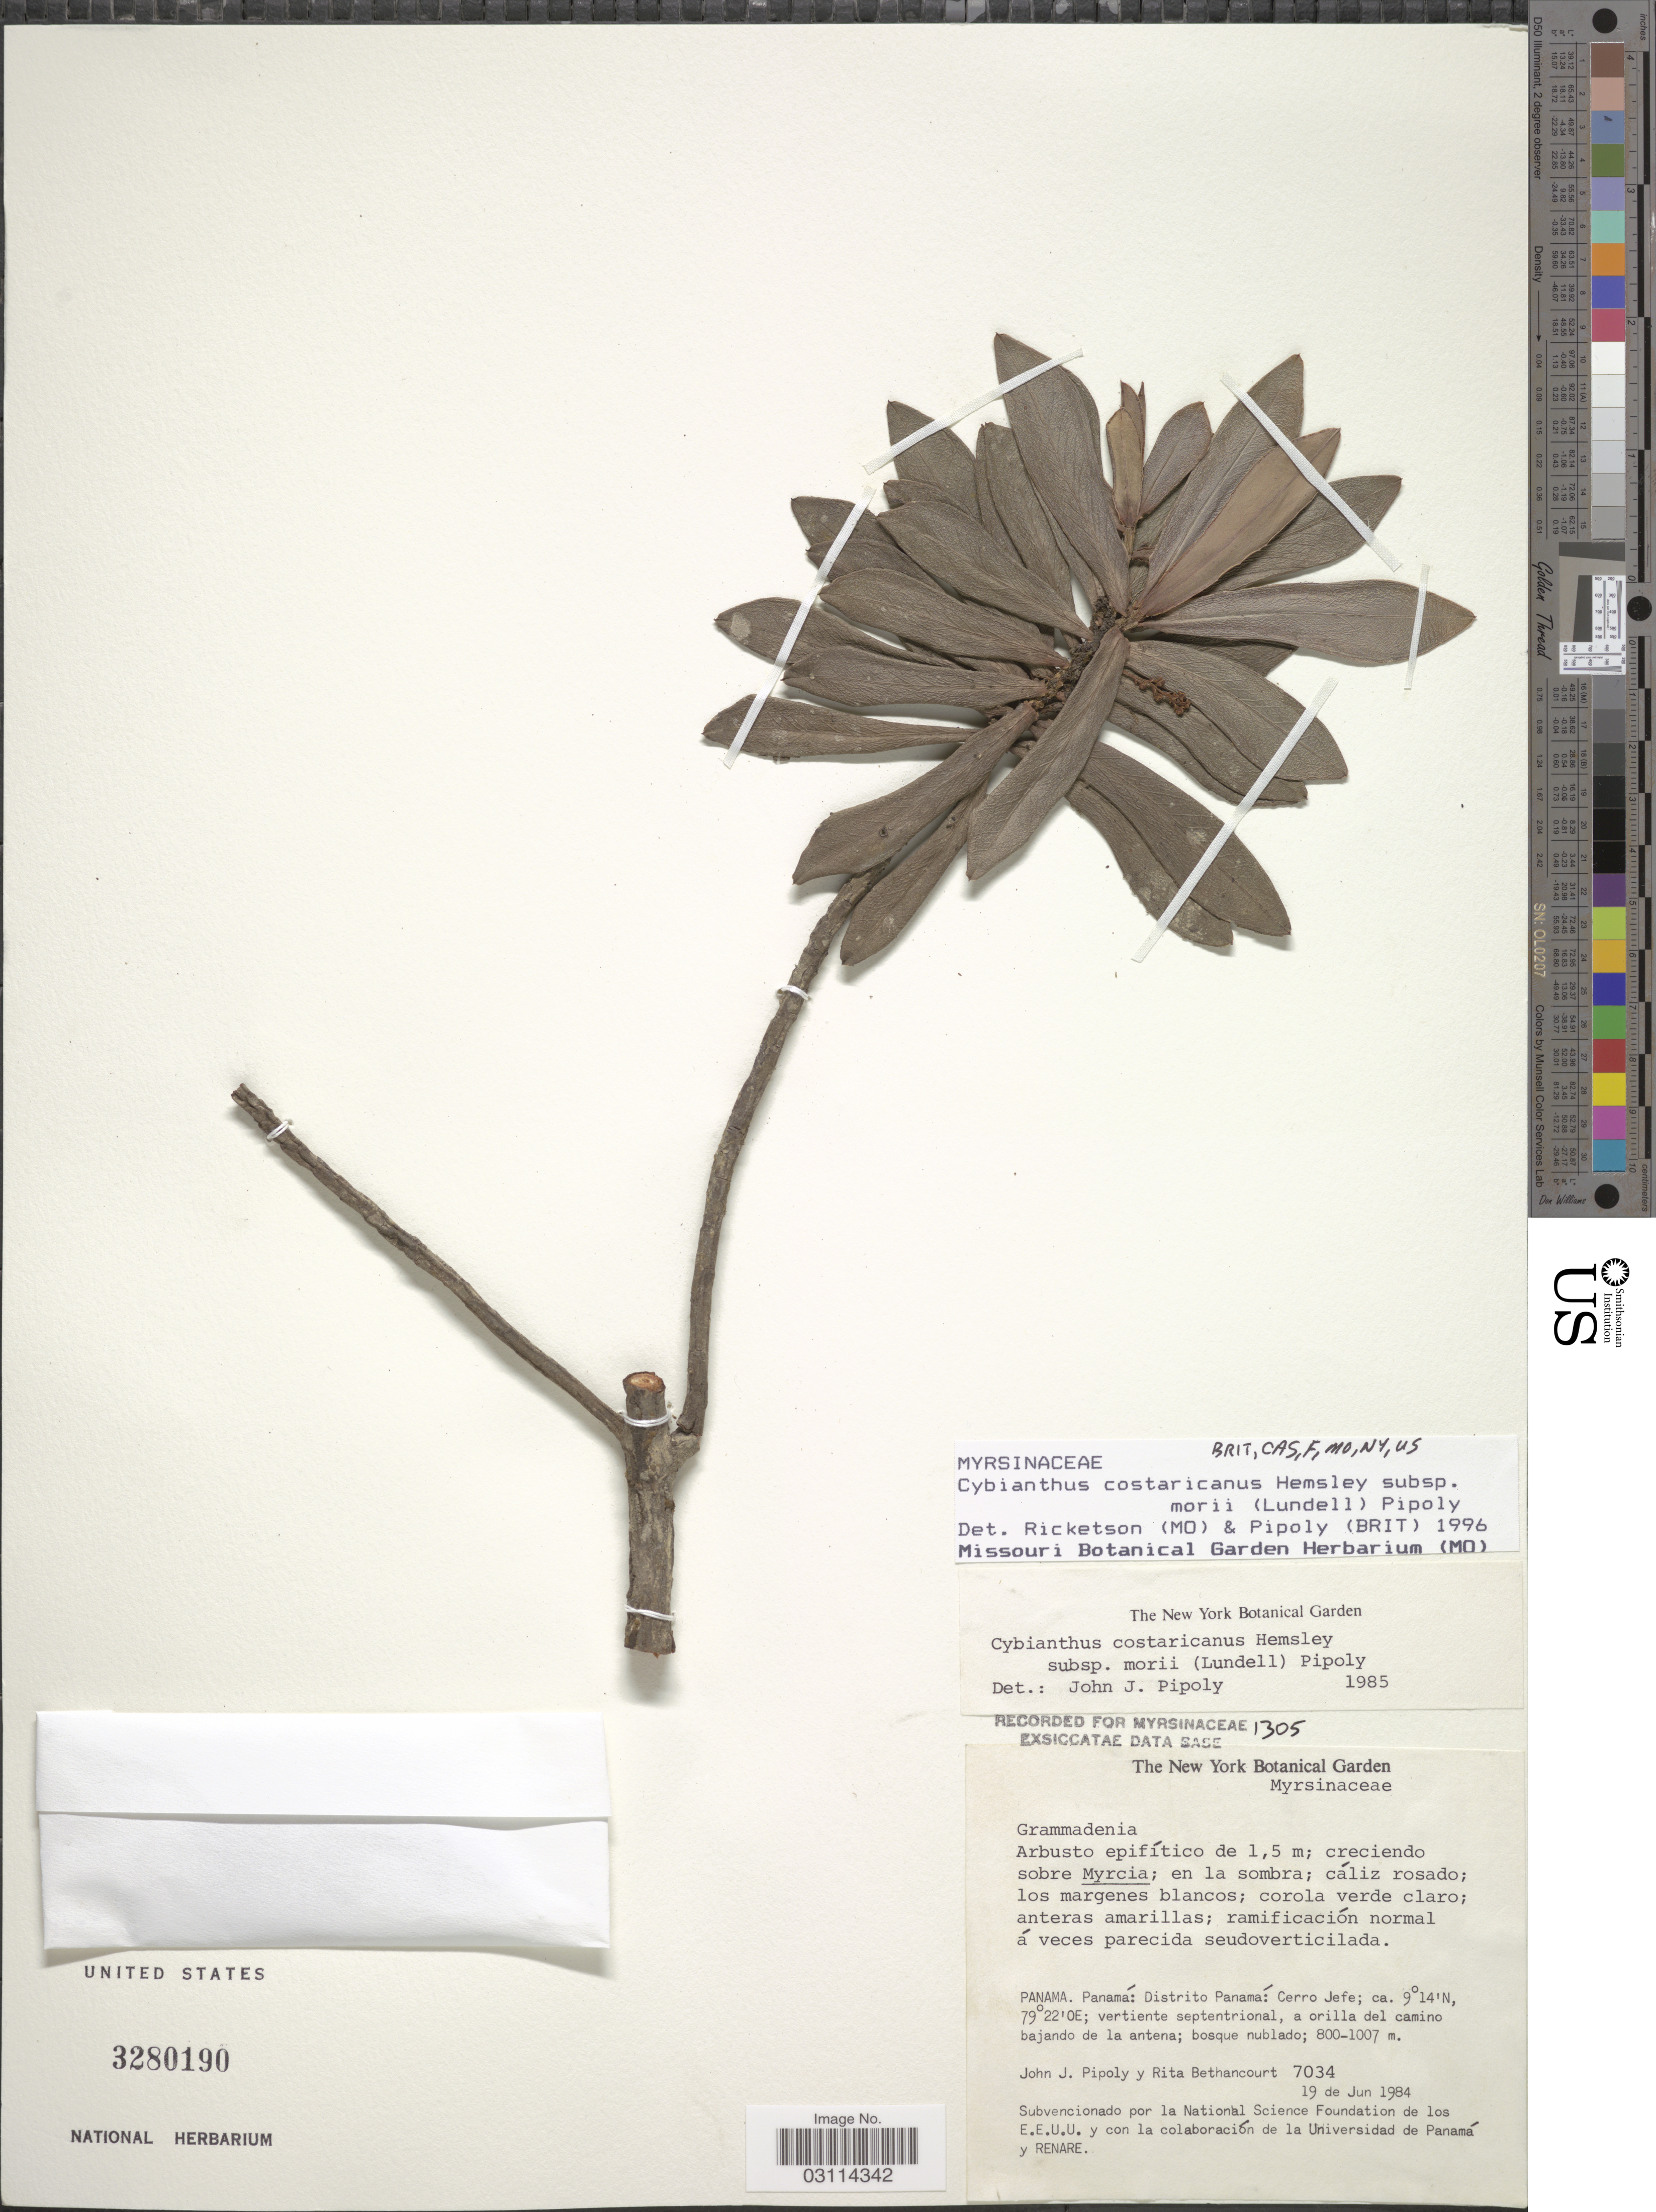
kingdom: Plantae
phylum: Tracheophyta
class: Magnoliopsida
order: Ericales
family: Primulaceae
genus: Cybianthus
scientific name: Cybianthus costaricanus subsp. morii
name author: (Lundell) Pipoly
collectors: J. J. Pipoly & R. Bethancourt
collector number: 7034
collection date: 1984-06-19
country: Panama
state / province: Panamá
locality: Distrito Panamá; Cerro Jefe; vertiente septentrional, a orilla del camino bajando de la antena; bosque nublado.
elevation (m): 800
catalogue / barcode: US 3280190